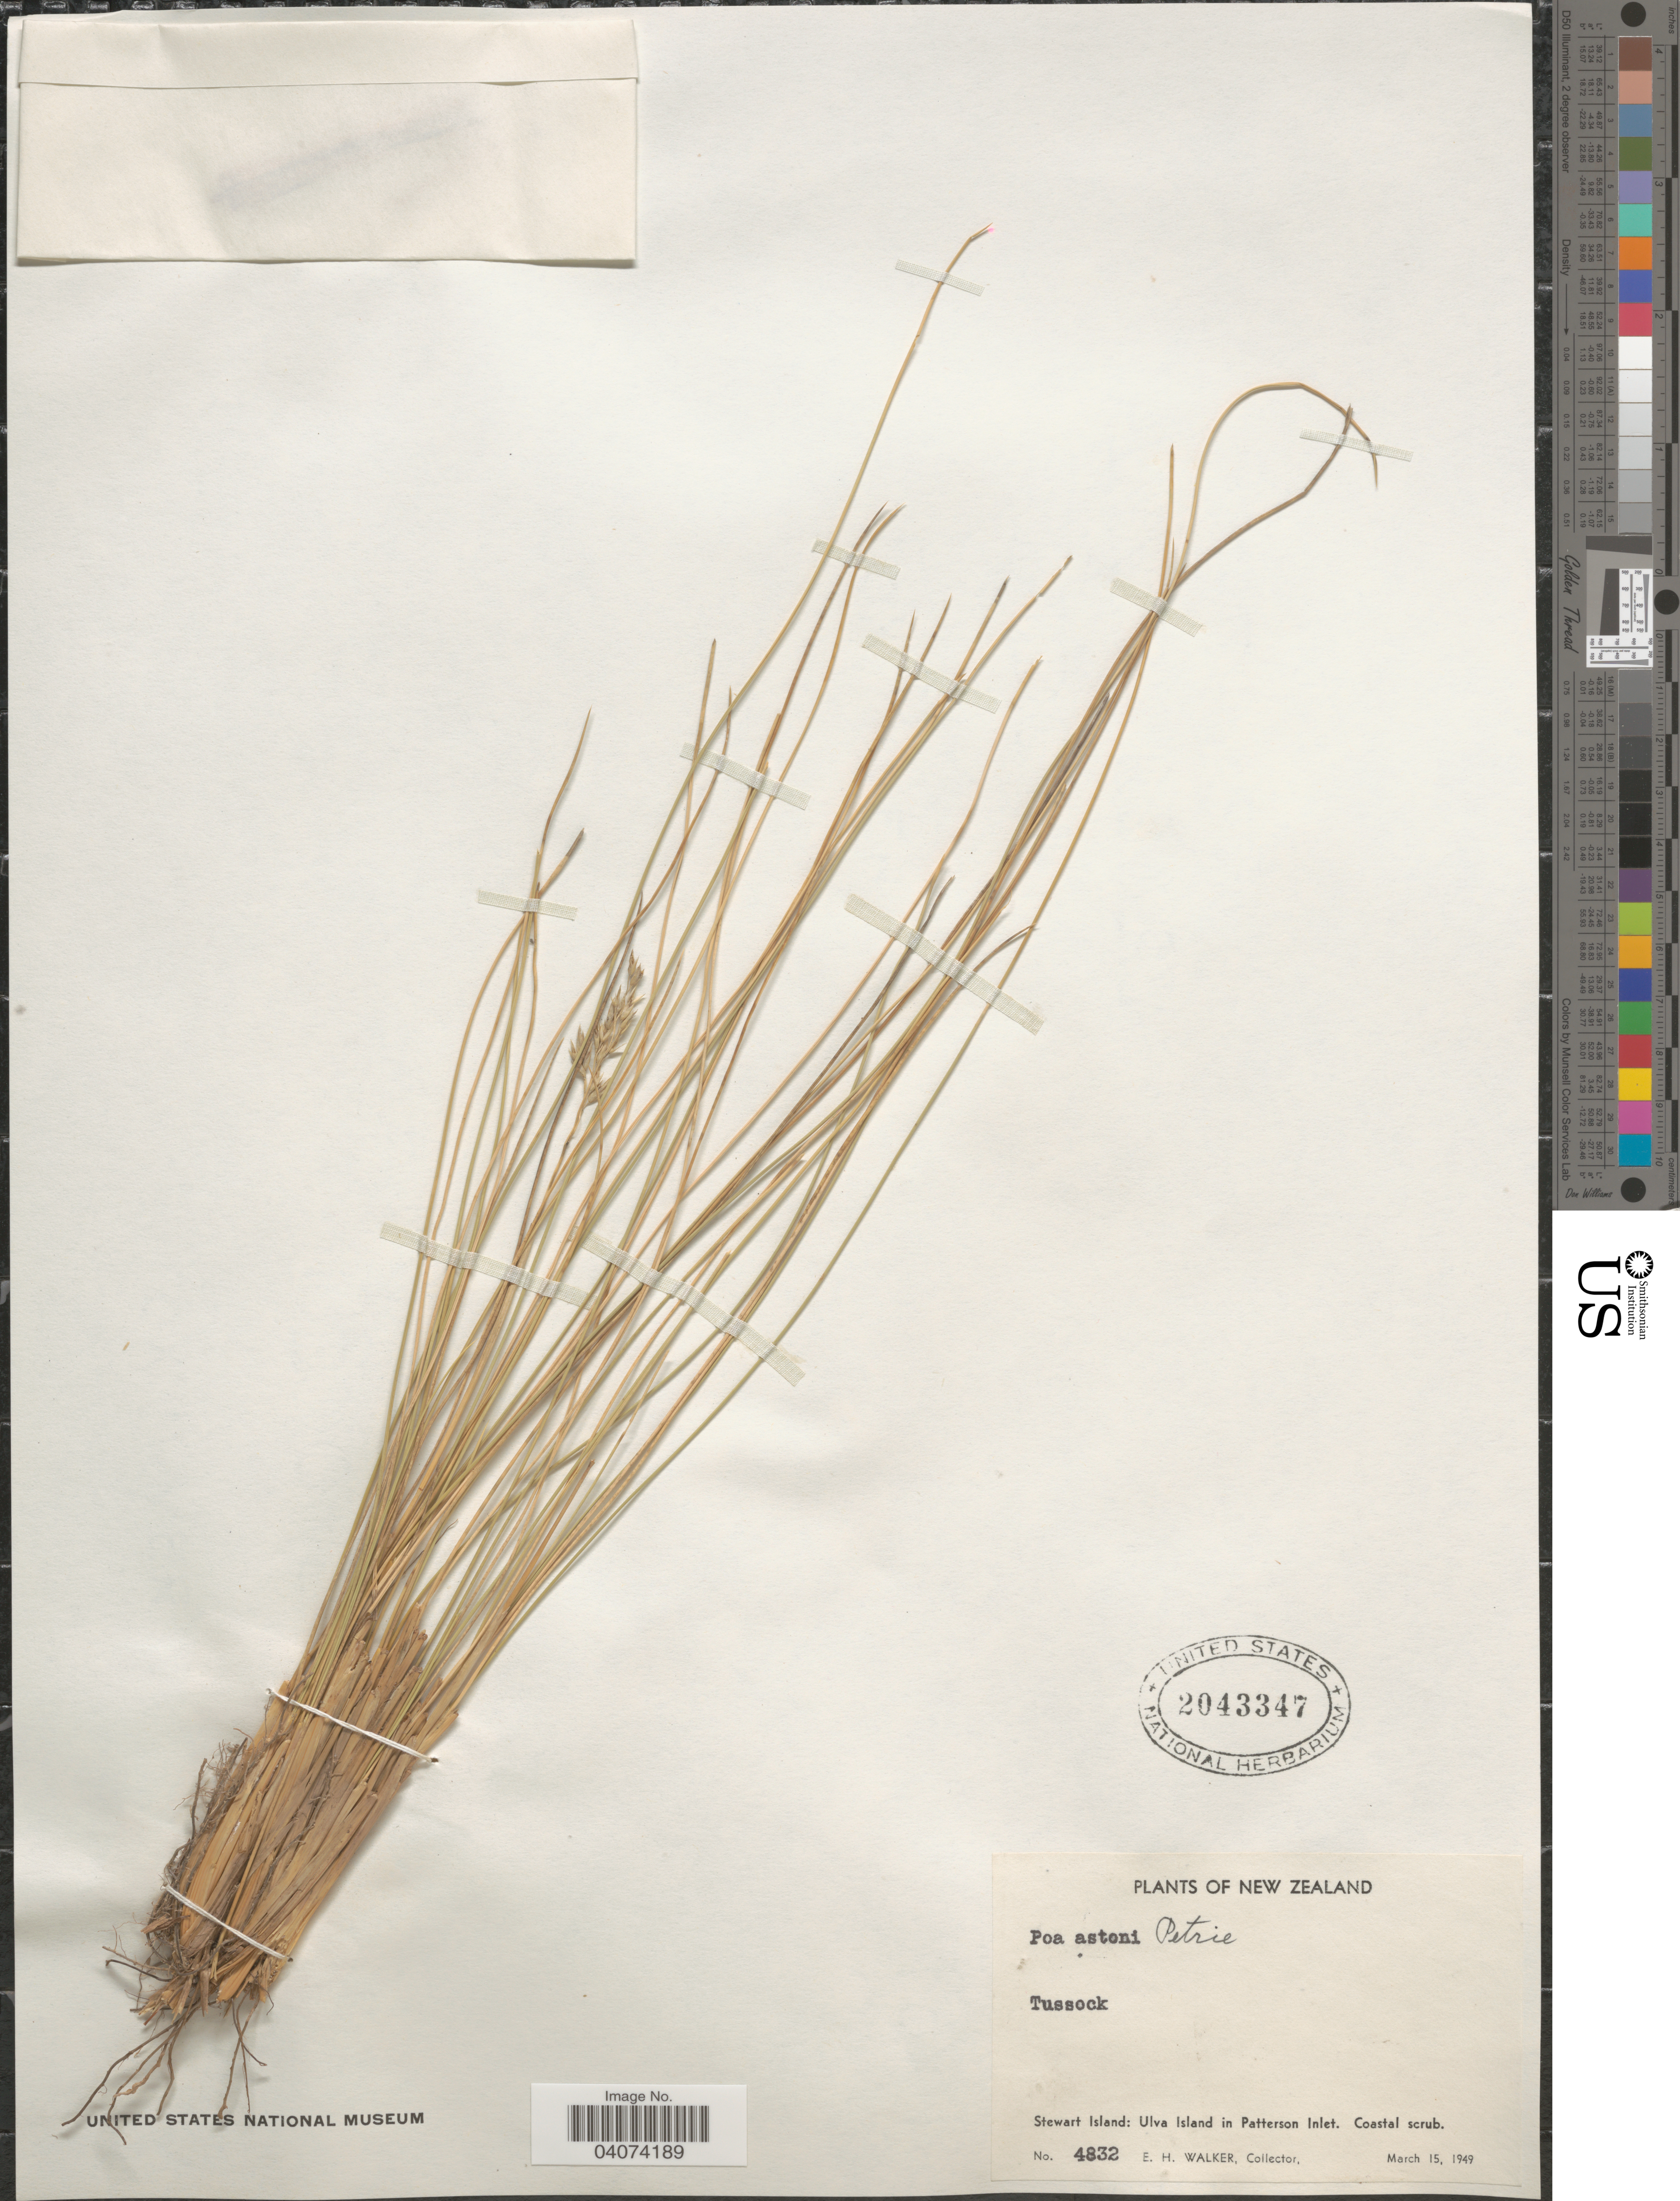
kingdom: Plantae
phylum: Tracheophyta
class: Liliopsida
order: Poales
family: Poaceae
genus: Poa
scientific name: Poa astonii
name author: Petrie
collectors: E. H. Walker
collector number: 4832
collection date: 1949-03-15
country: New Zealand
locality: Tussock. Stewart Island: Ulva Island in Patterson Inlet.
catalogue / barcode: US 2043347